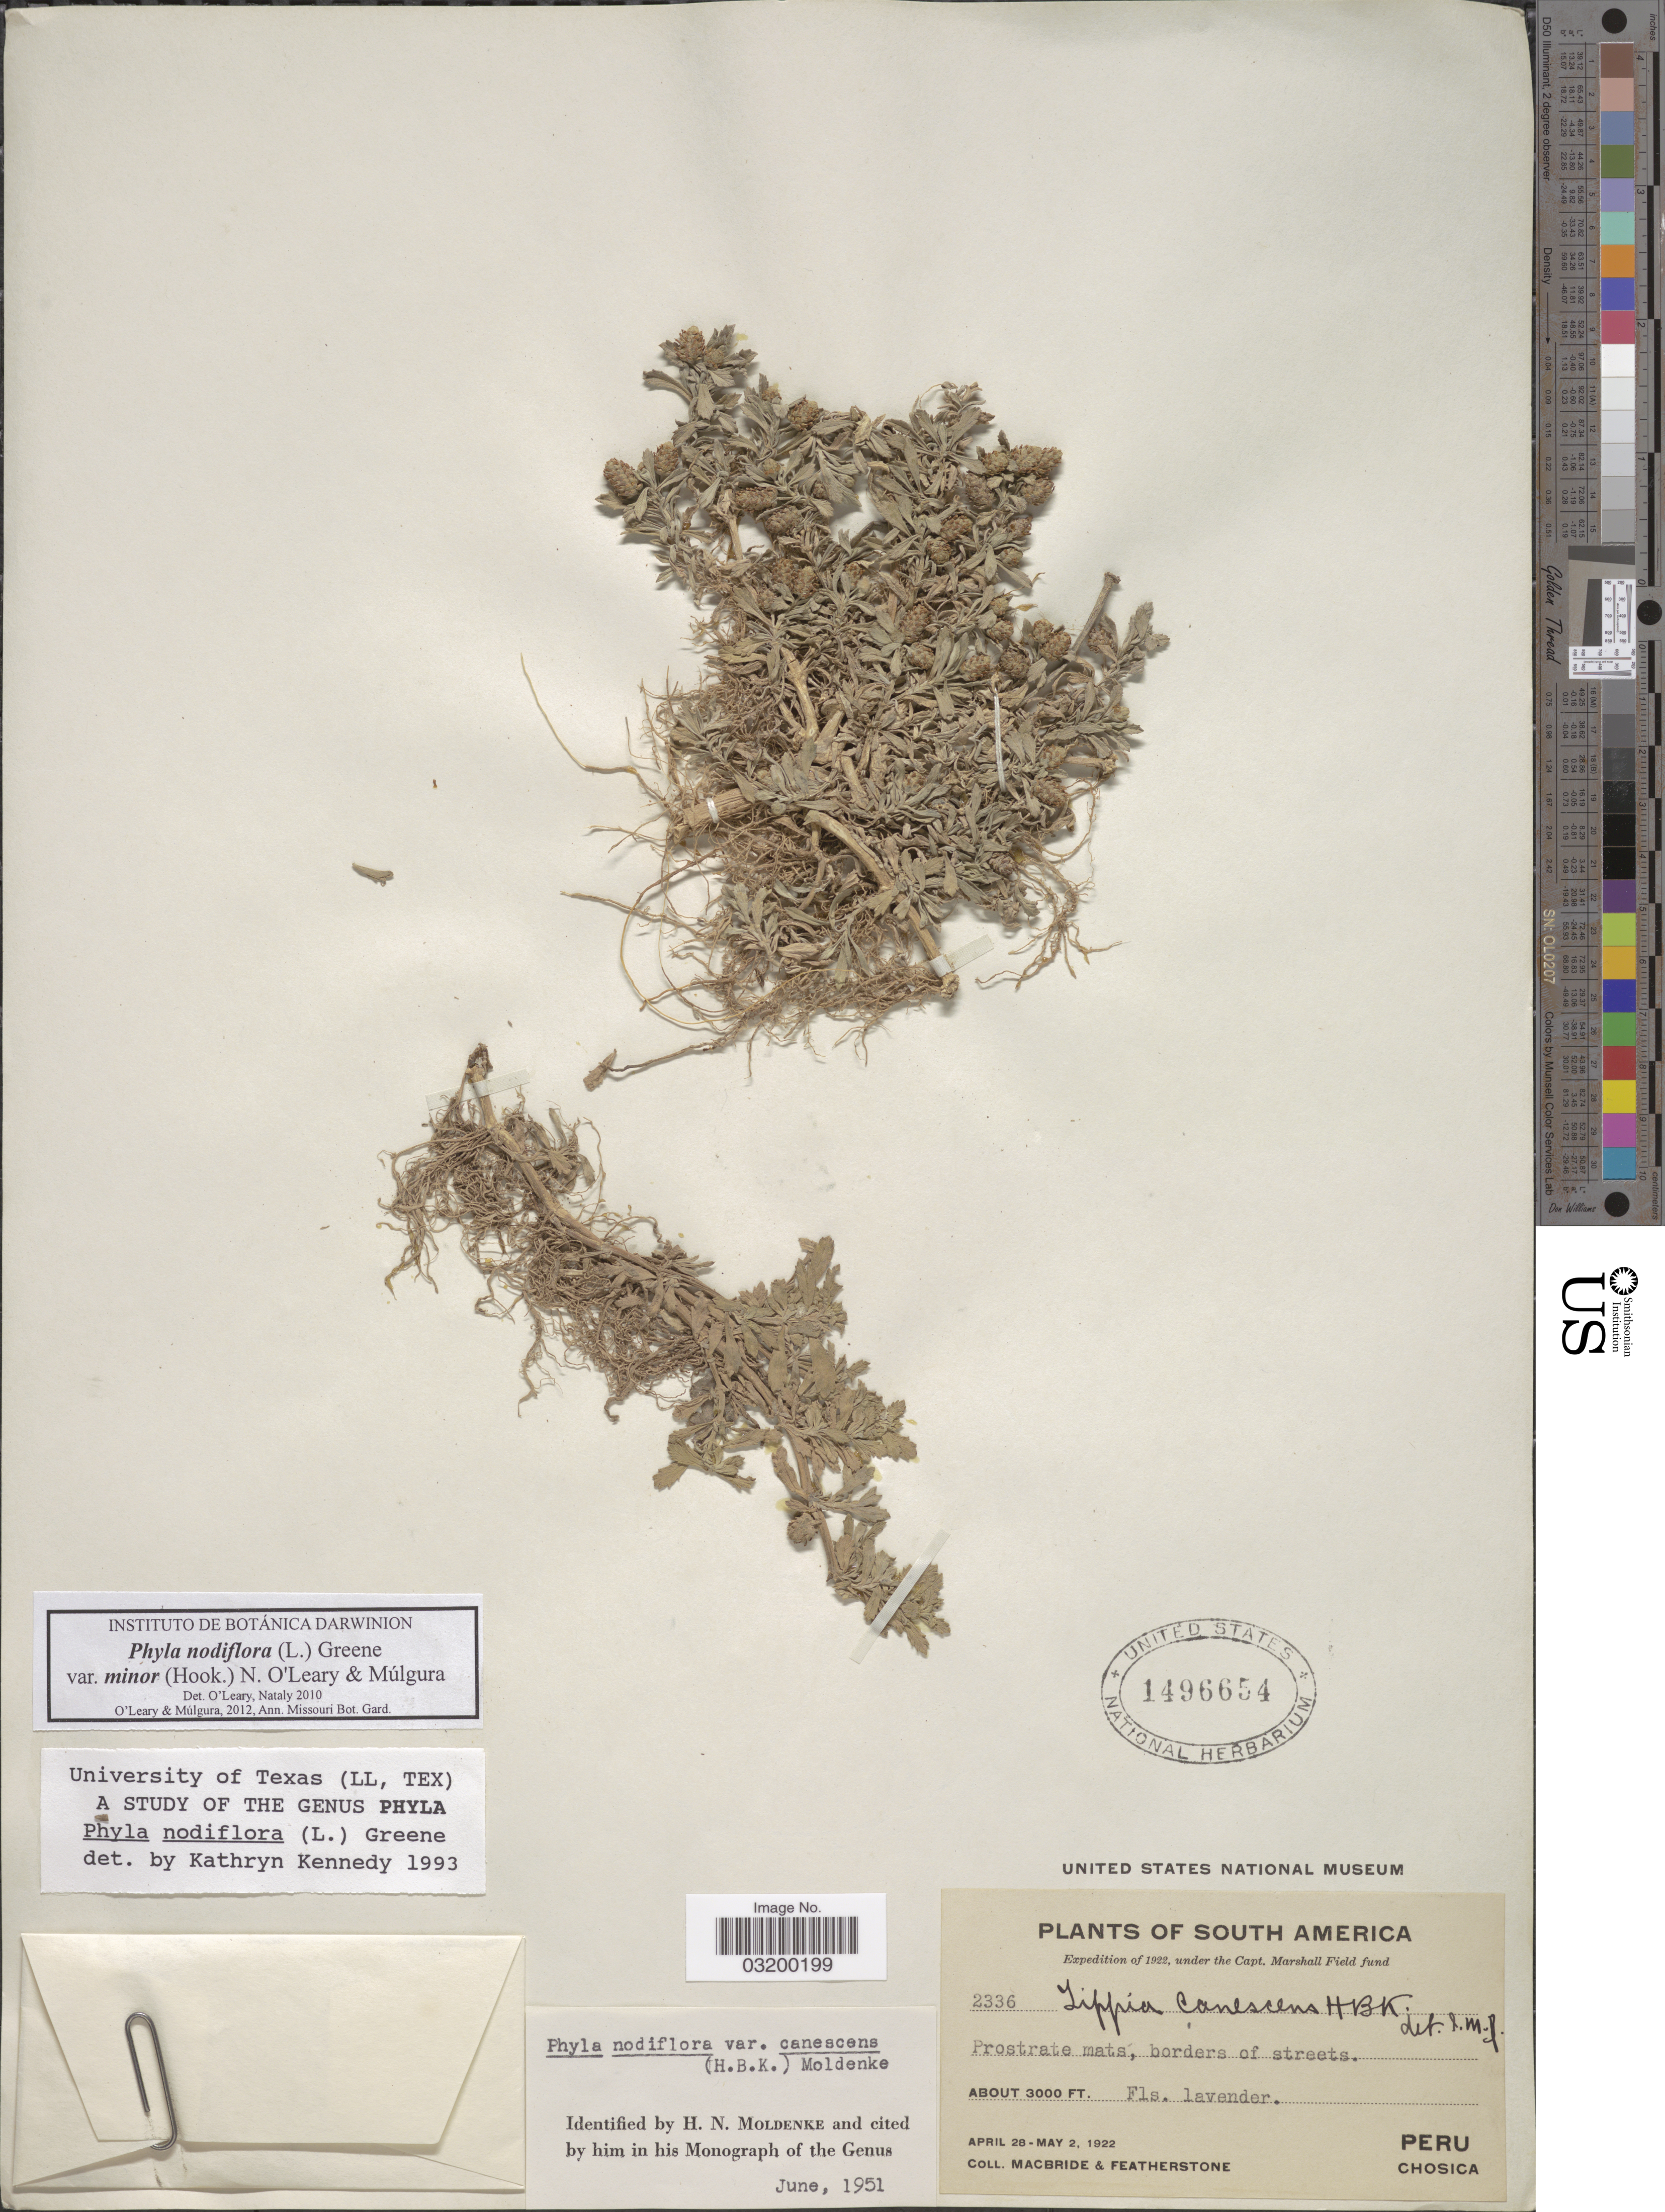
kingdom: Plantae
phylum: Tracheophyta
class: Magnoliopsida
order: Lamiales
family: Verbenaceae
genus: Phyla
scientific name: Phyla nodiflora var. minor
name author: (Hook.) N. O'Leary & Mulgura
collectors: Macbride, -- & -. Featherstone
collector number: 2336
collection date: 1922-04-28/1922-05-02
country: Peru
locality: Chosica.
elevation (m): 914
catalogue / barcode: US 1496654